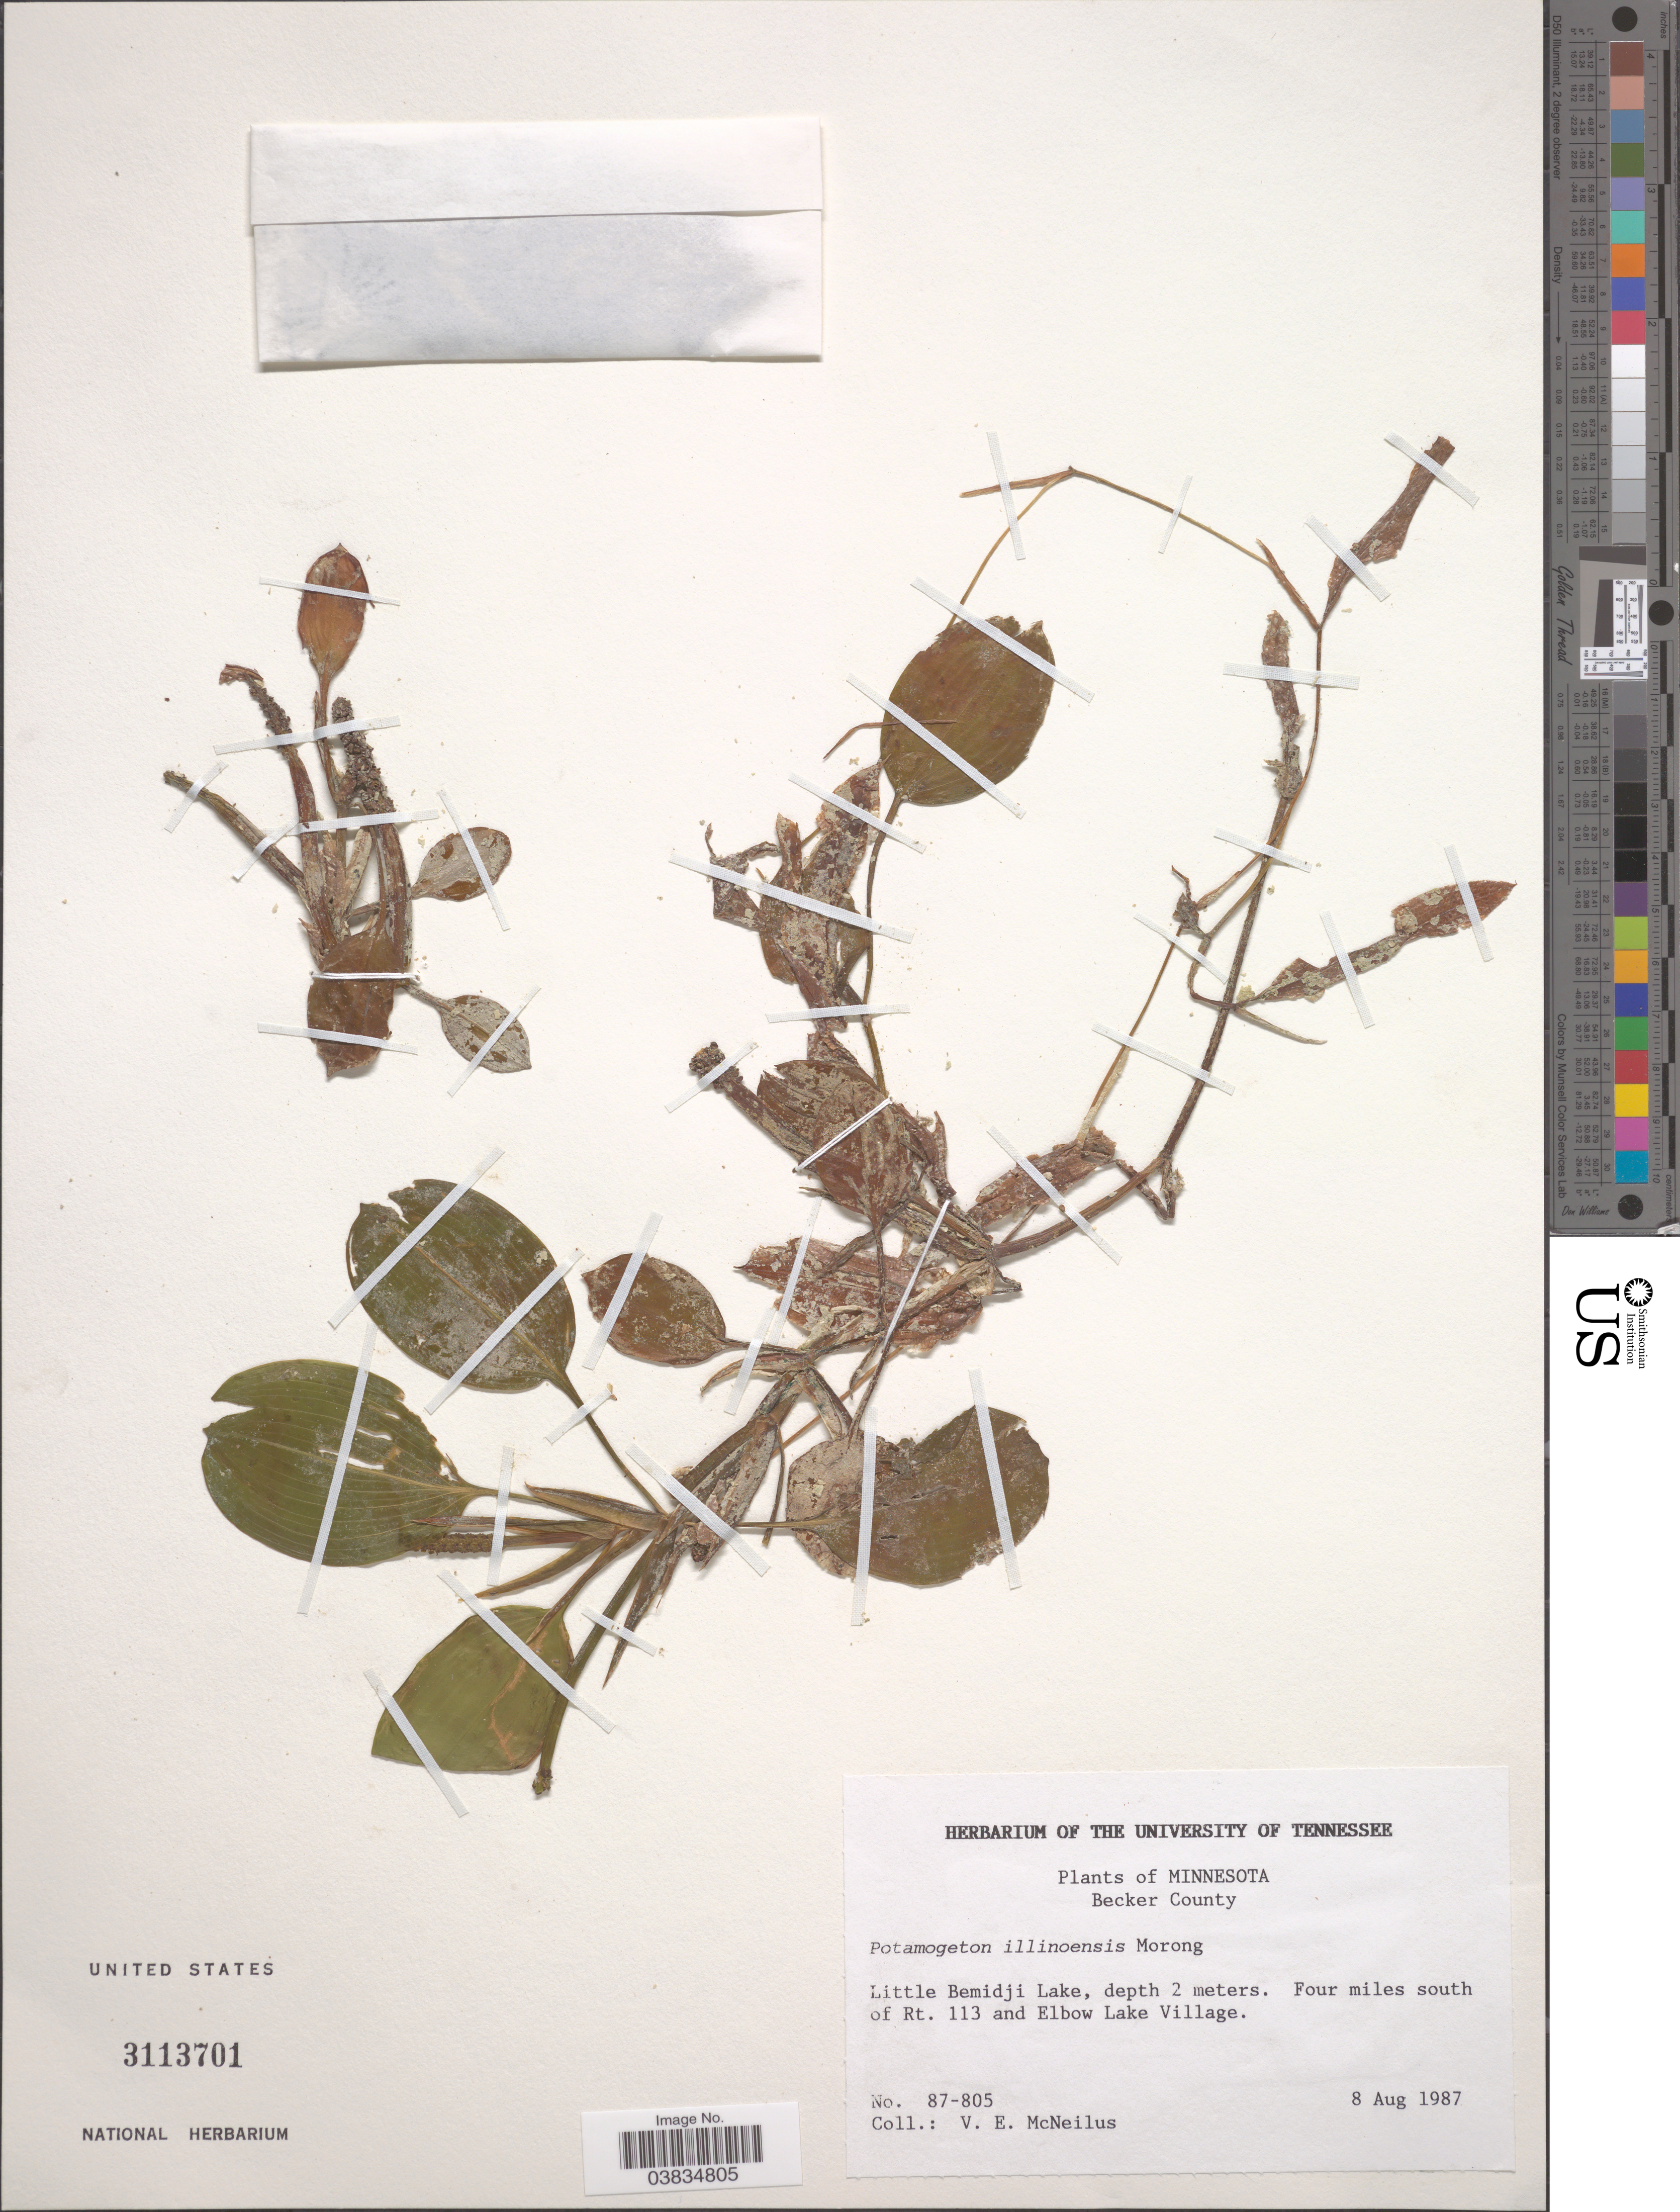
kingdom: Plantae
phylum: Tracheophyta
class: Liliopsida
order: Alismatales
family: Potamogetonaceae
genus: Potamogeton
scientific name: Potamogeton illinoensis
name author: Morong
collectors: V. Mcneilus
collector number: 87-805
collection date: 1987-08-08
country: United States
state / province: Minnesota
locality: Becker County. Little Bemidji Lake. Four miles south of Rt. 113 and Elbow Lake Village.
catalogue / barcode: US 3113701